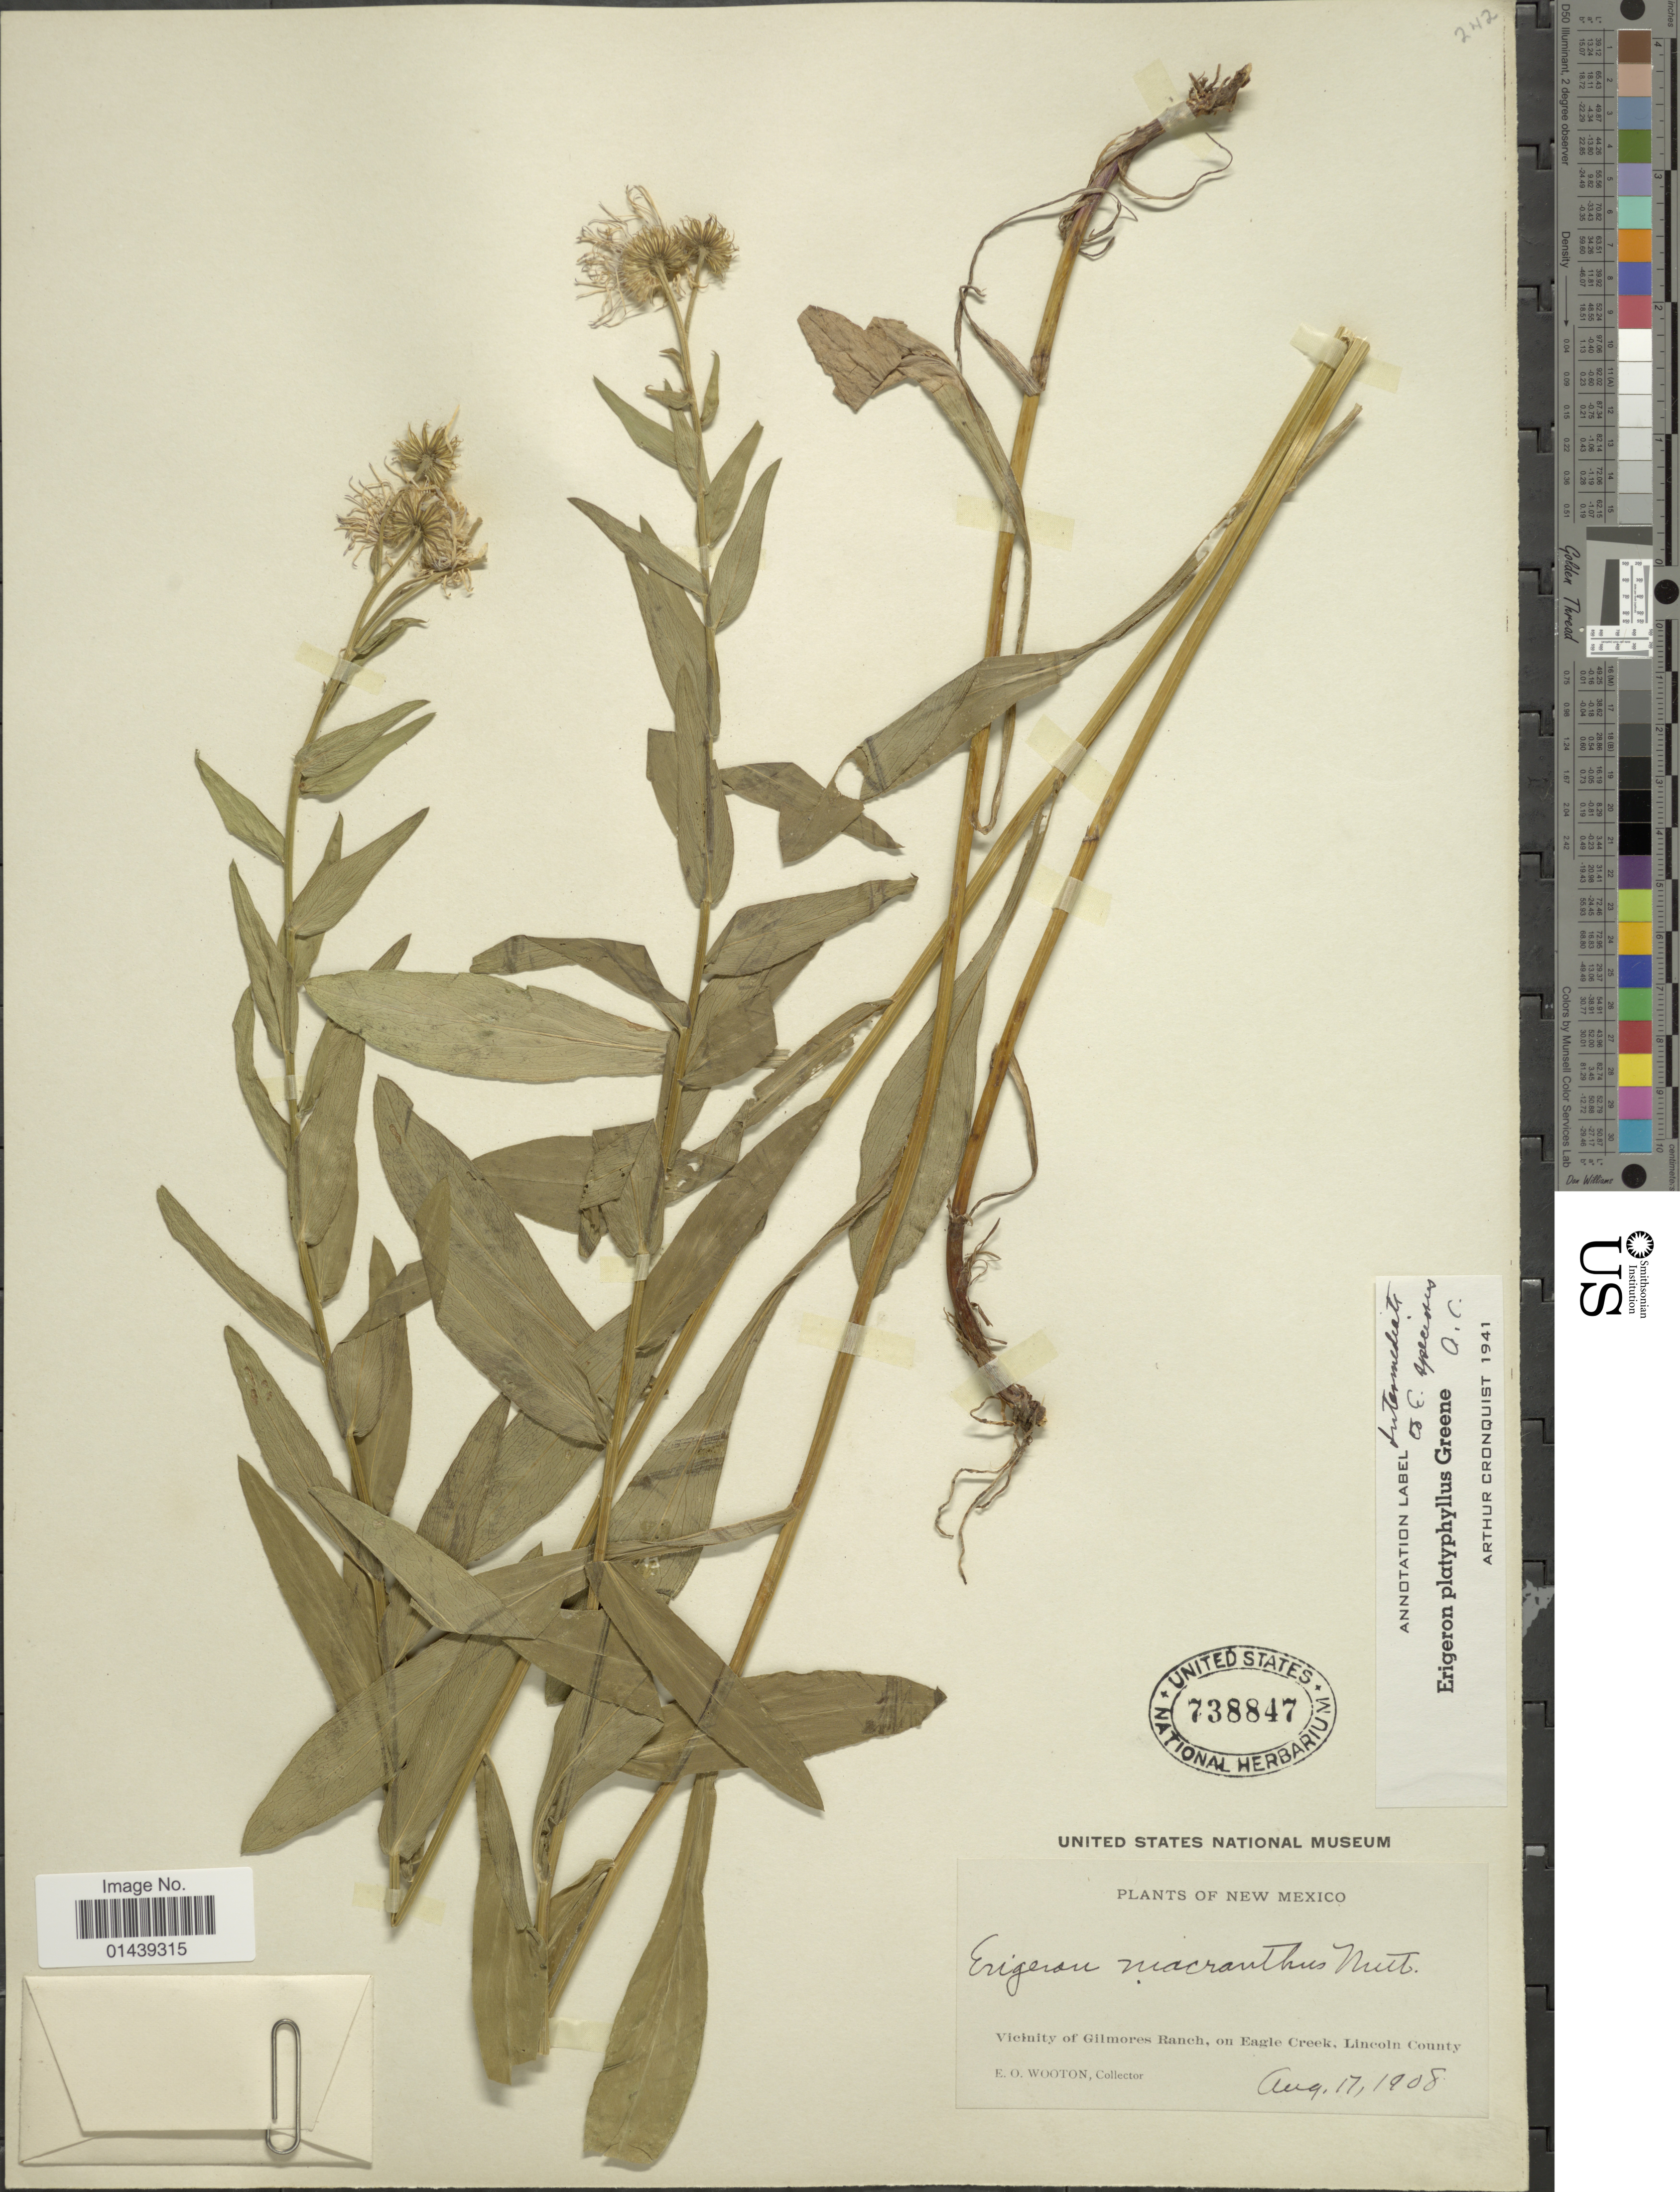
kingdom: Plantae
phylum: Tracheophyta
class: Magnoliopsida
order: Asterales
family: Asteraceae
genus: Erigeron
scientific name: Erigeron platyphyllus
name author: Greene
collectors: E. O. Wooton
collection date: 1908-08-17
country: United States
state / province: New Mexico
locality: Vicinity of Gilmores Ranch, on Eagle Creek, Lincoln County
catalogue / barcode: US 738847